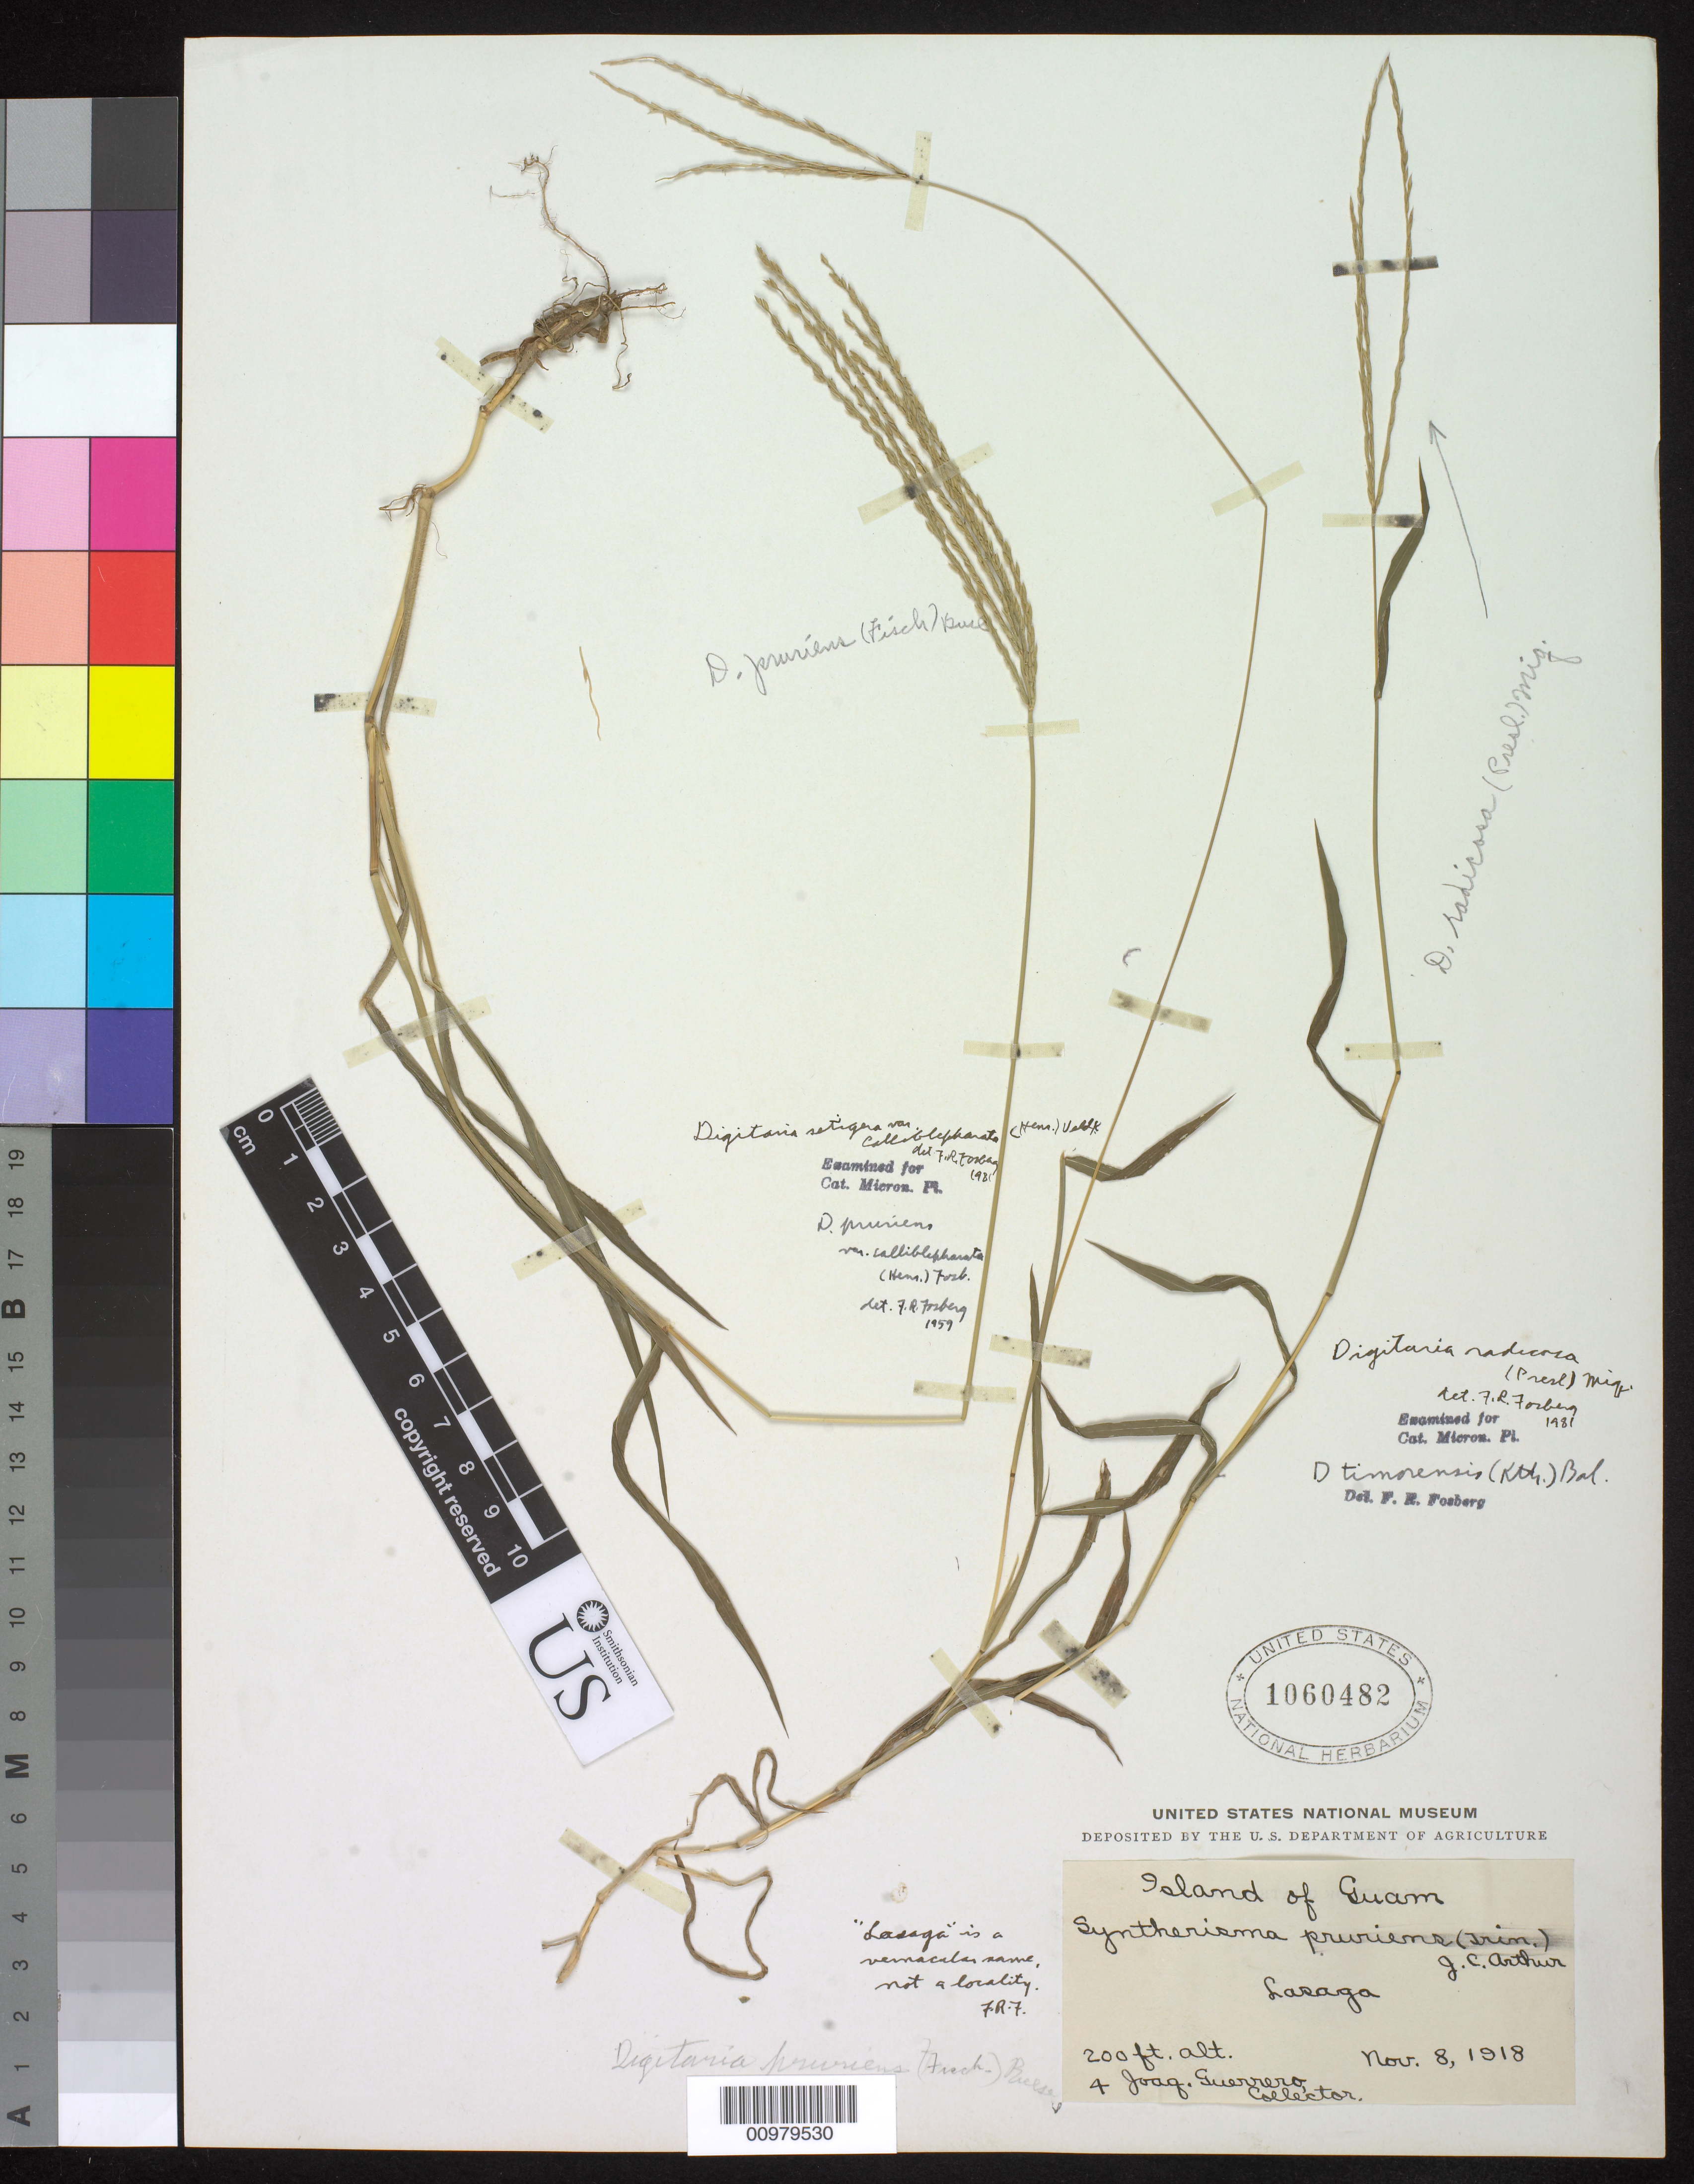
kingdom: Plantae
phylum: Tracheophyta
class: Liliopsida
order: Poales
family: Poaceae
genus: Digitaria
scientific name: Digitaria fuscescens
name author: (J. Presl) Henr.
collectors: -. Guerrero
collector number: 4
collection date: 1918-11-08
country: Guam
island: Guam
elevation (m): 61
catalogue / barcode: US 1060482